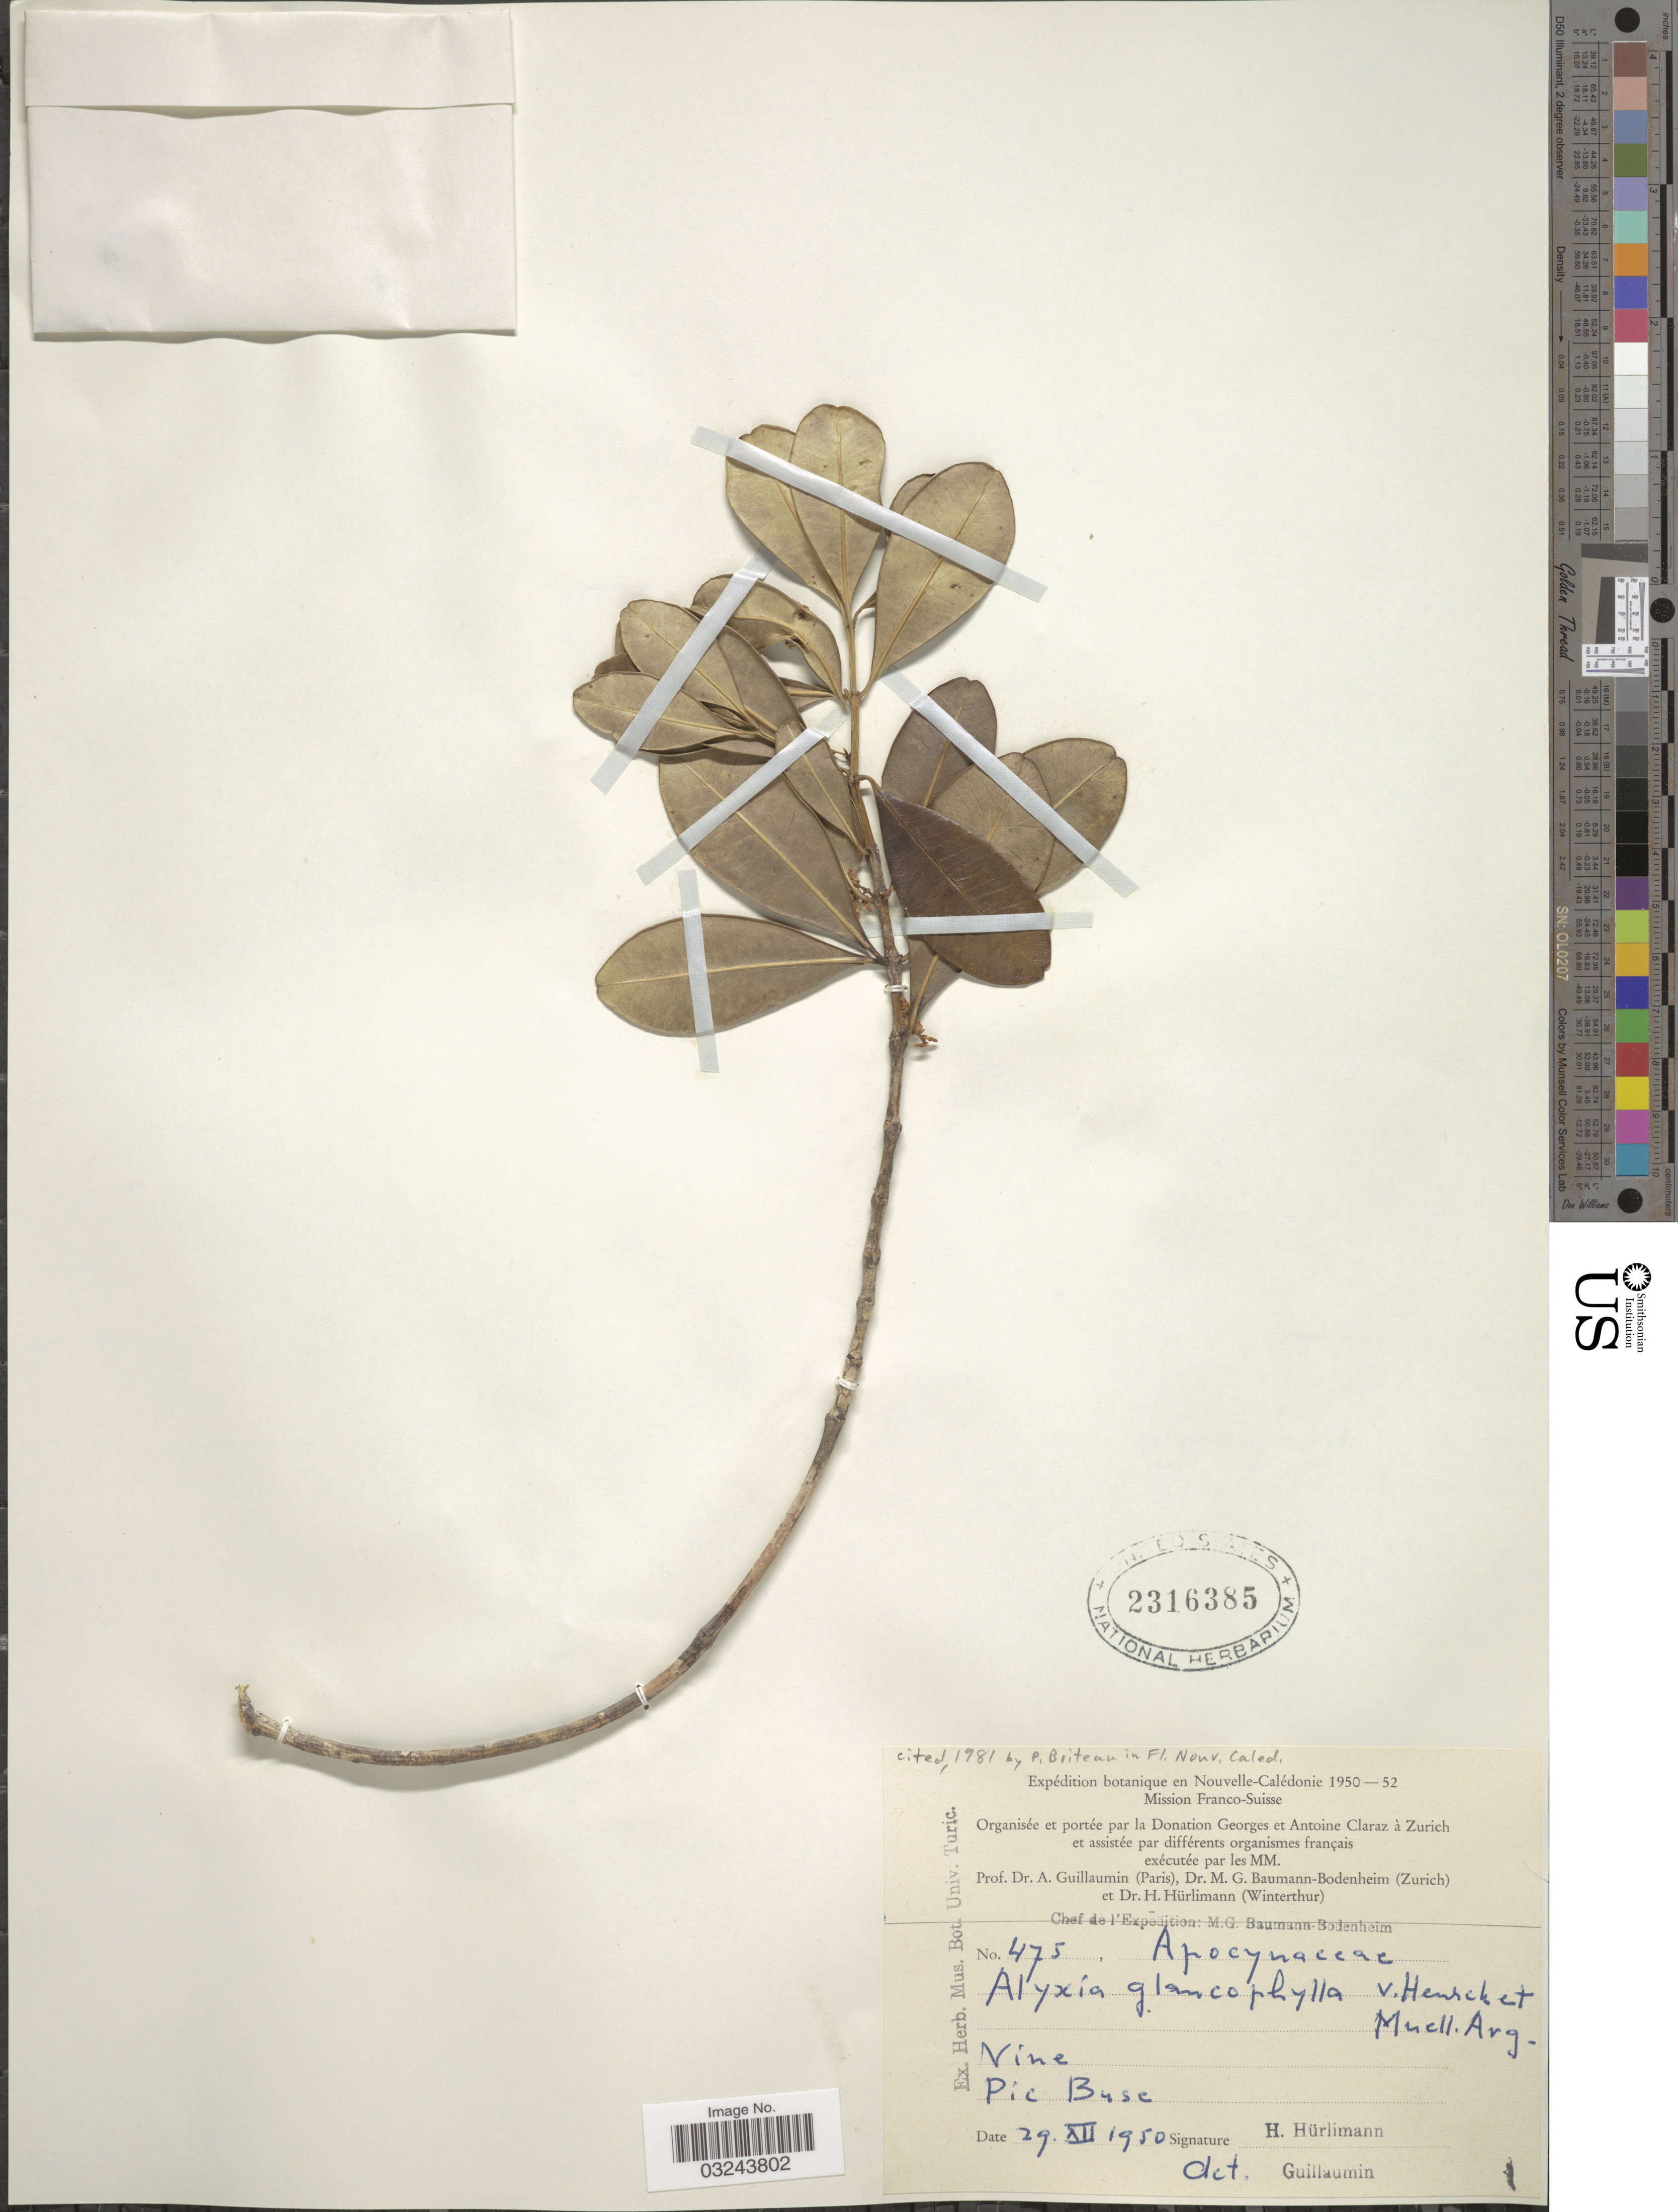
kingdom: Plantae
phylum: Tracheophyta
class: Magnoliopsida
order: Gentianales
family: Apocynaceae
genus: Alyxia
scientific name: Alyxia glaucophylla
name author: Van Heurck & Müll. Arg.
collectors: H. Hürlimann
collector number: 475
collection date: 1950-12-29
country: New Caledonia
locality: Nouvelle-Calédonie. Pic Buse.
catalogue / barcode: US 2316385